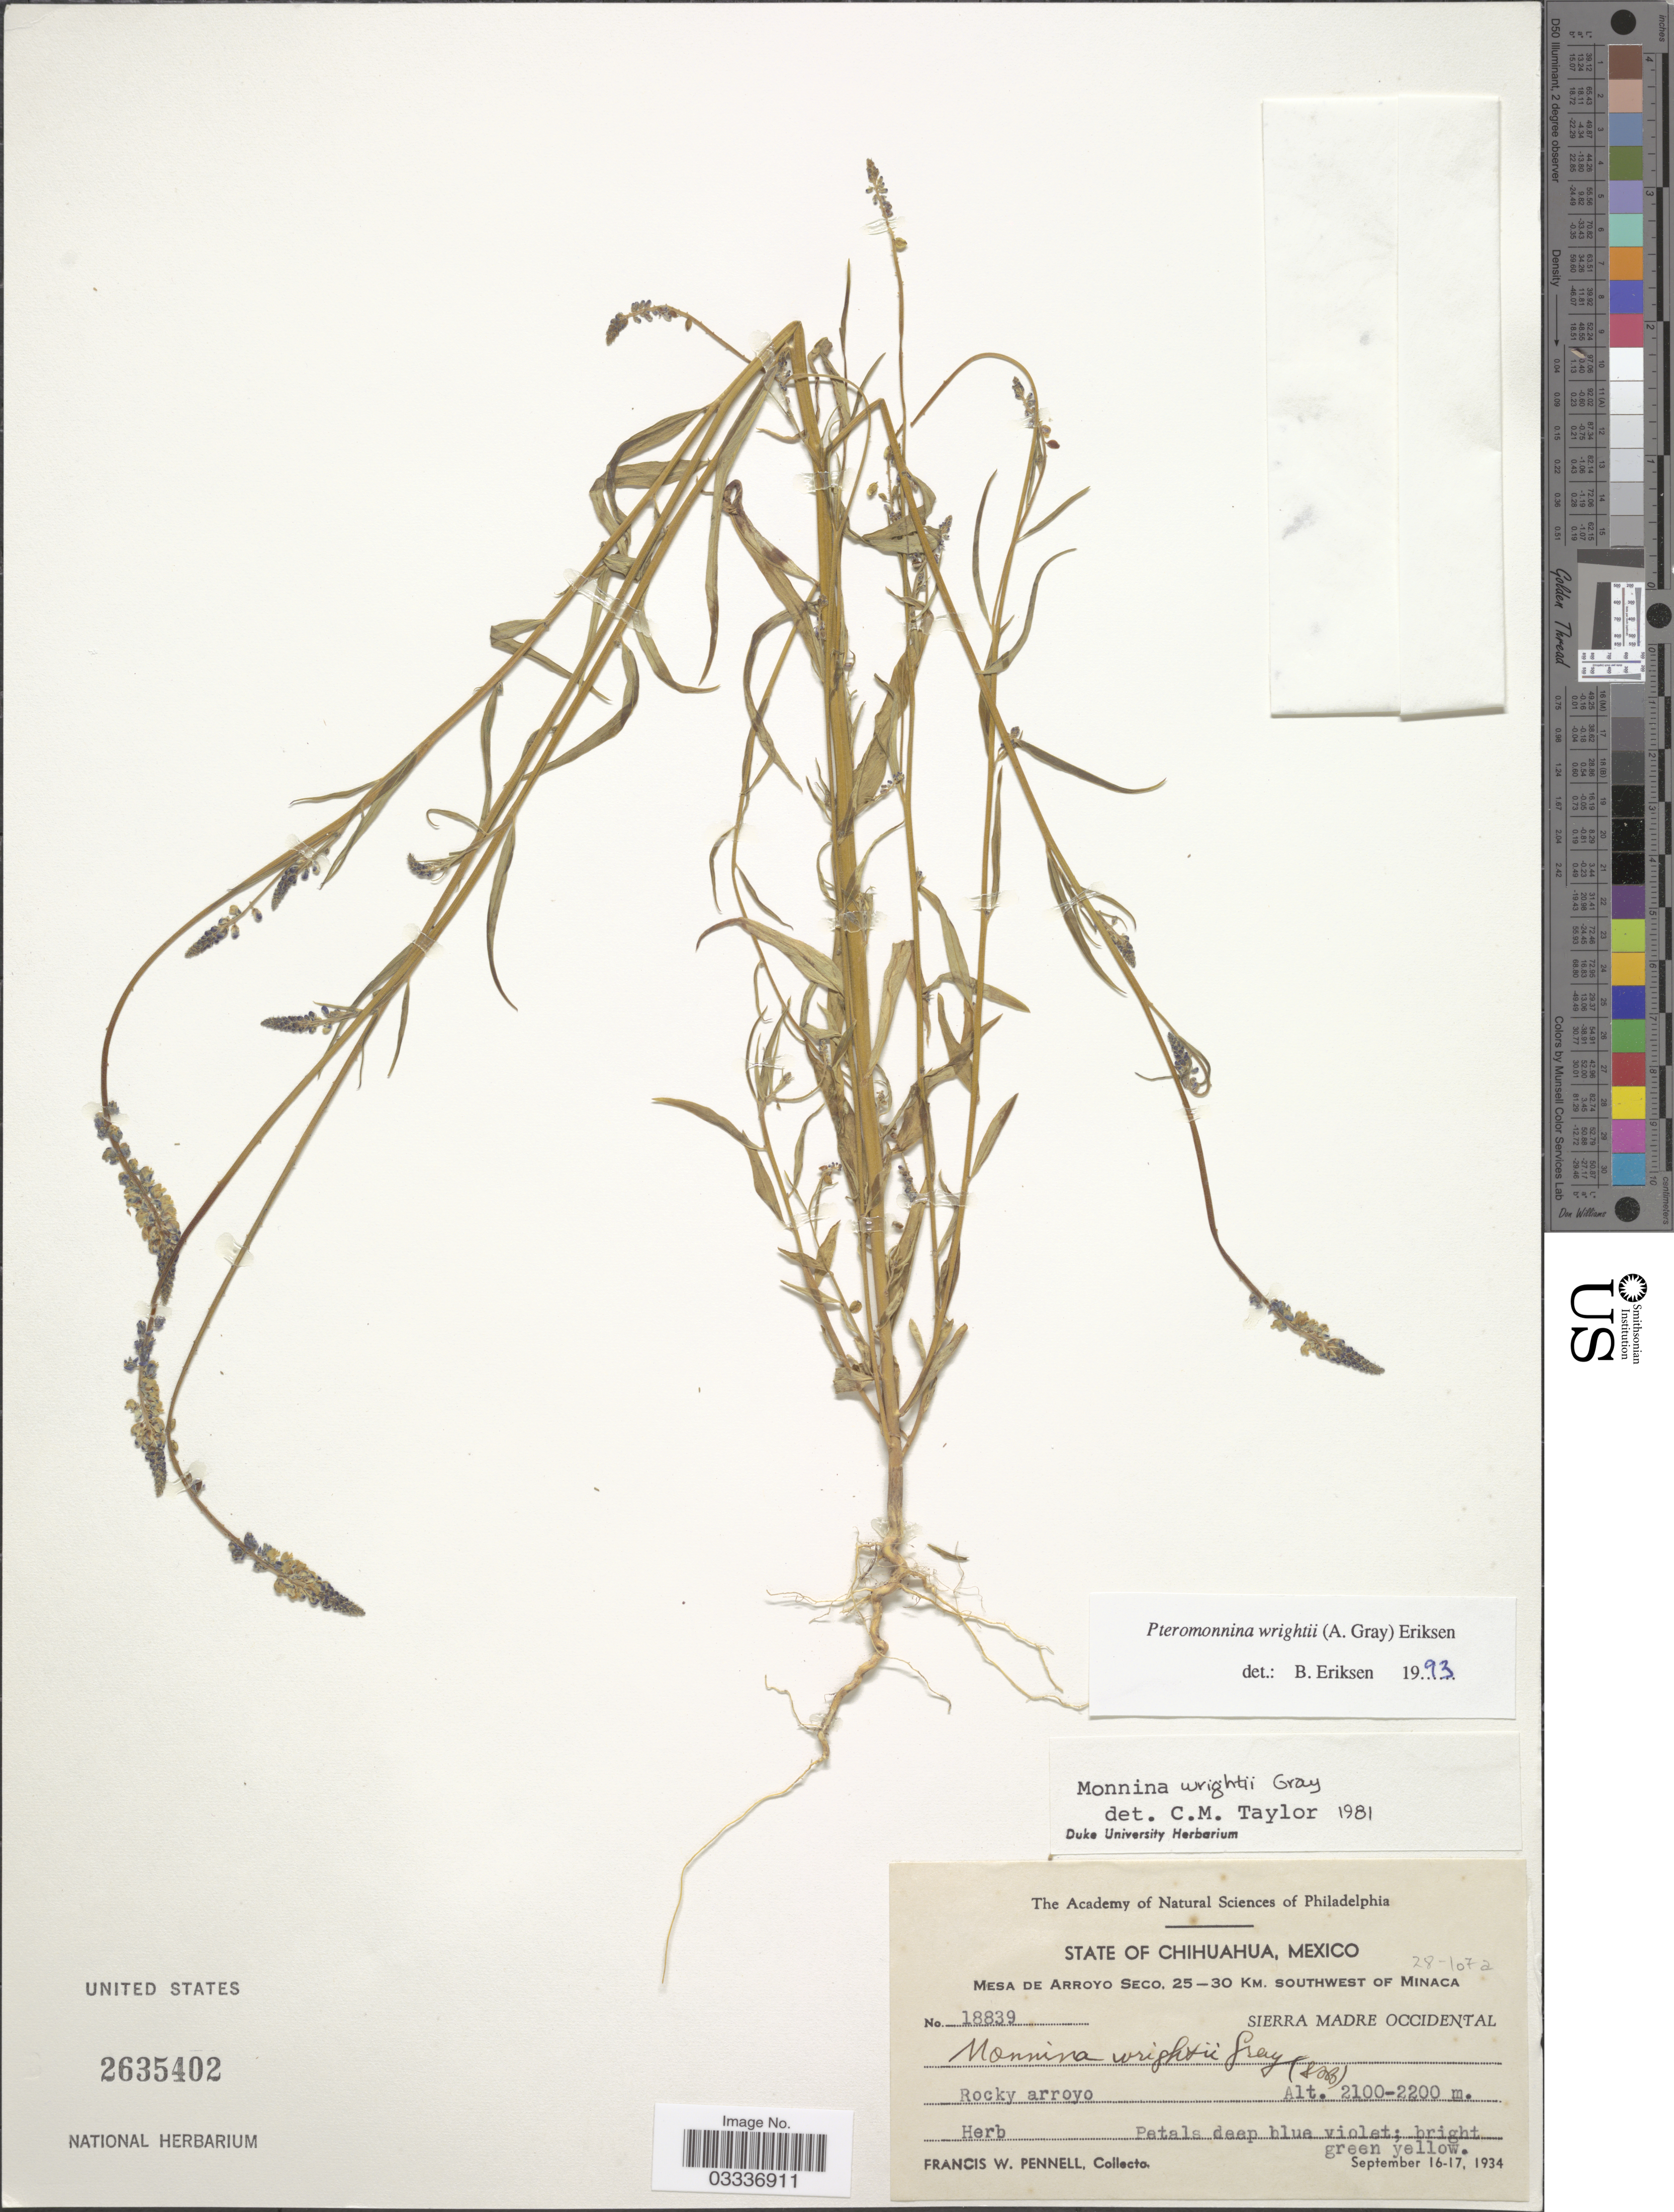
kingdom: Plantae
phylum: Tracheophyta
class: Magnoliopsida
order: Fabales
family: Polygalaceae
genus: Monnina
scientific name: Monnina wrightii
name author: A. Gray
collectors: F. W. Pennell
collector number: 18839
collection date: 1934-09-16/1934-09-17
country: Mexico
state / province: Chihuahua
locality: Mesa de Arroyo Seco, 25-30 Km. southwest of Minaca. Sierra Madre Occidental.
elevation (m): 2100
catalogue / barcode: US 2635402